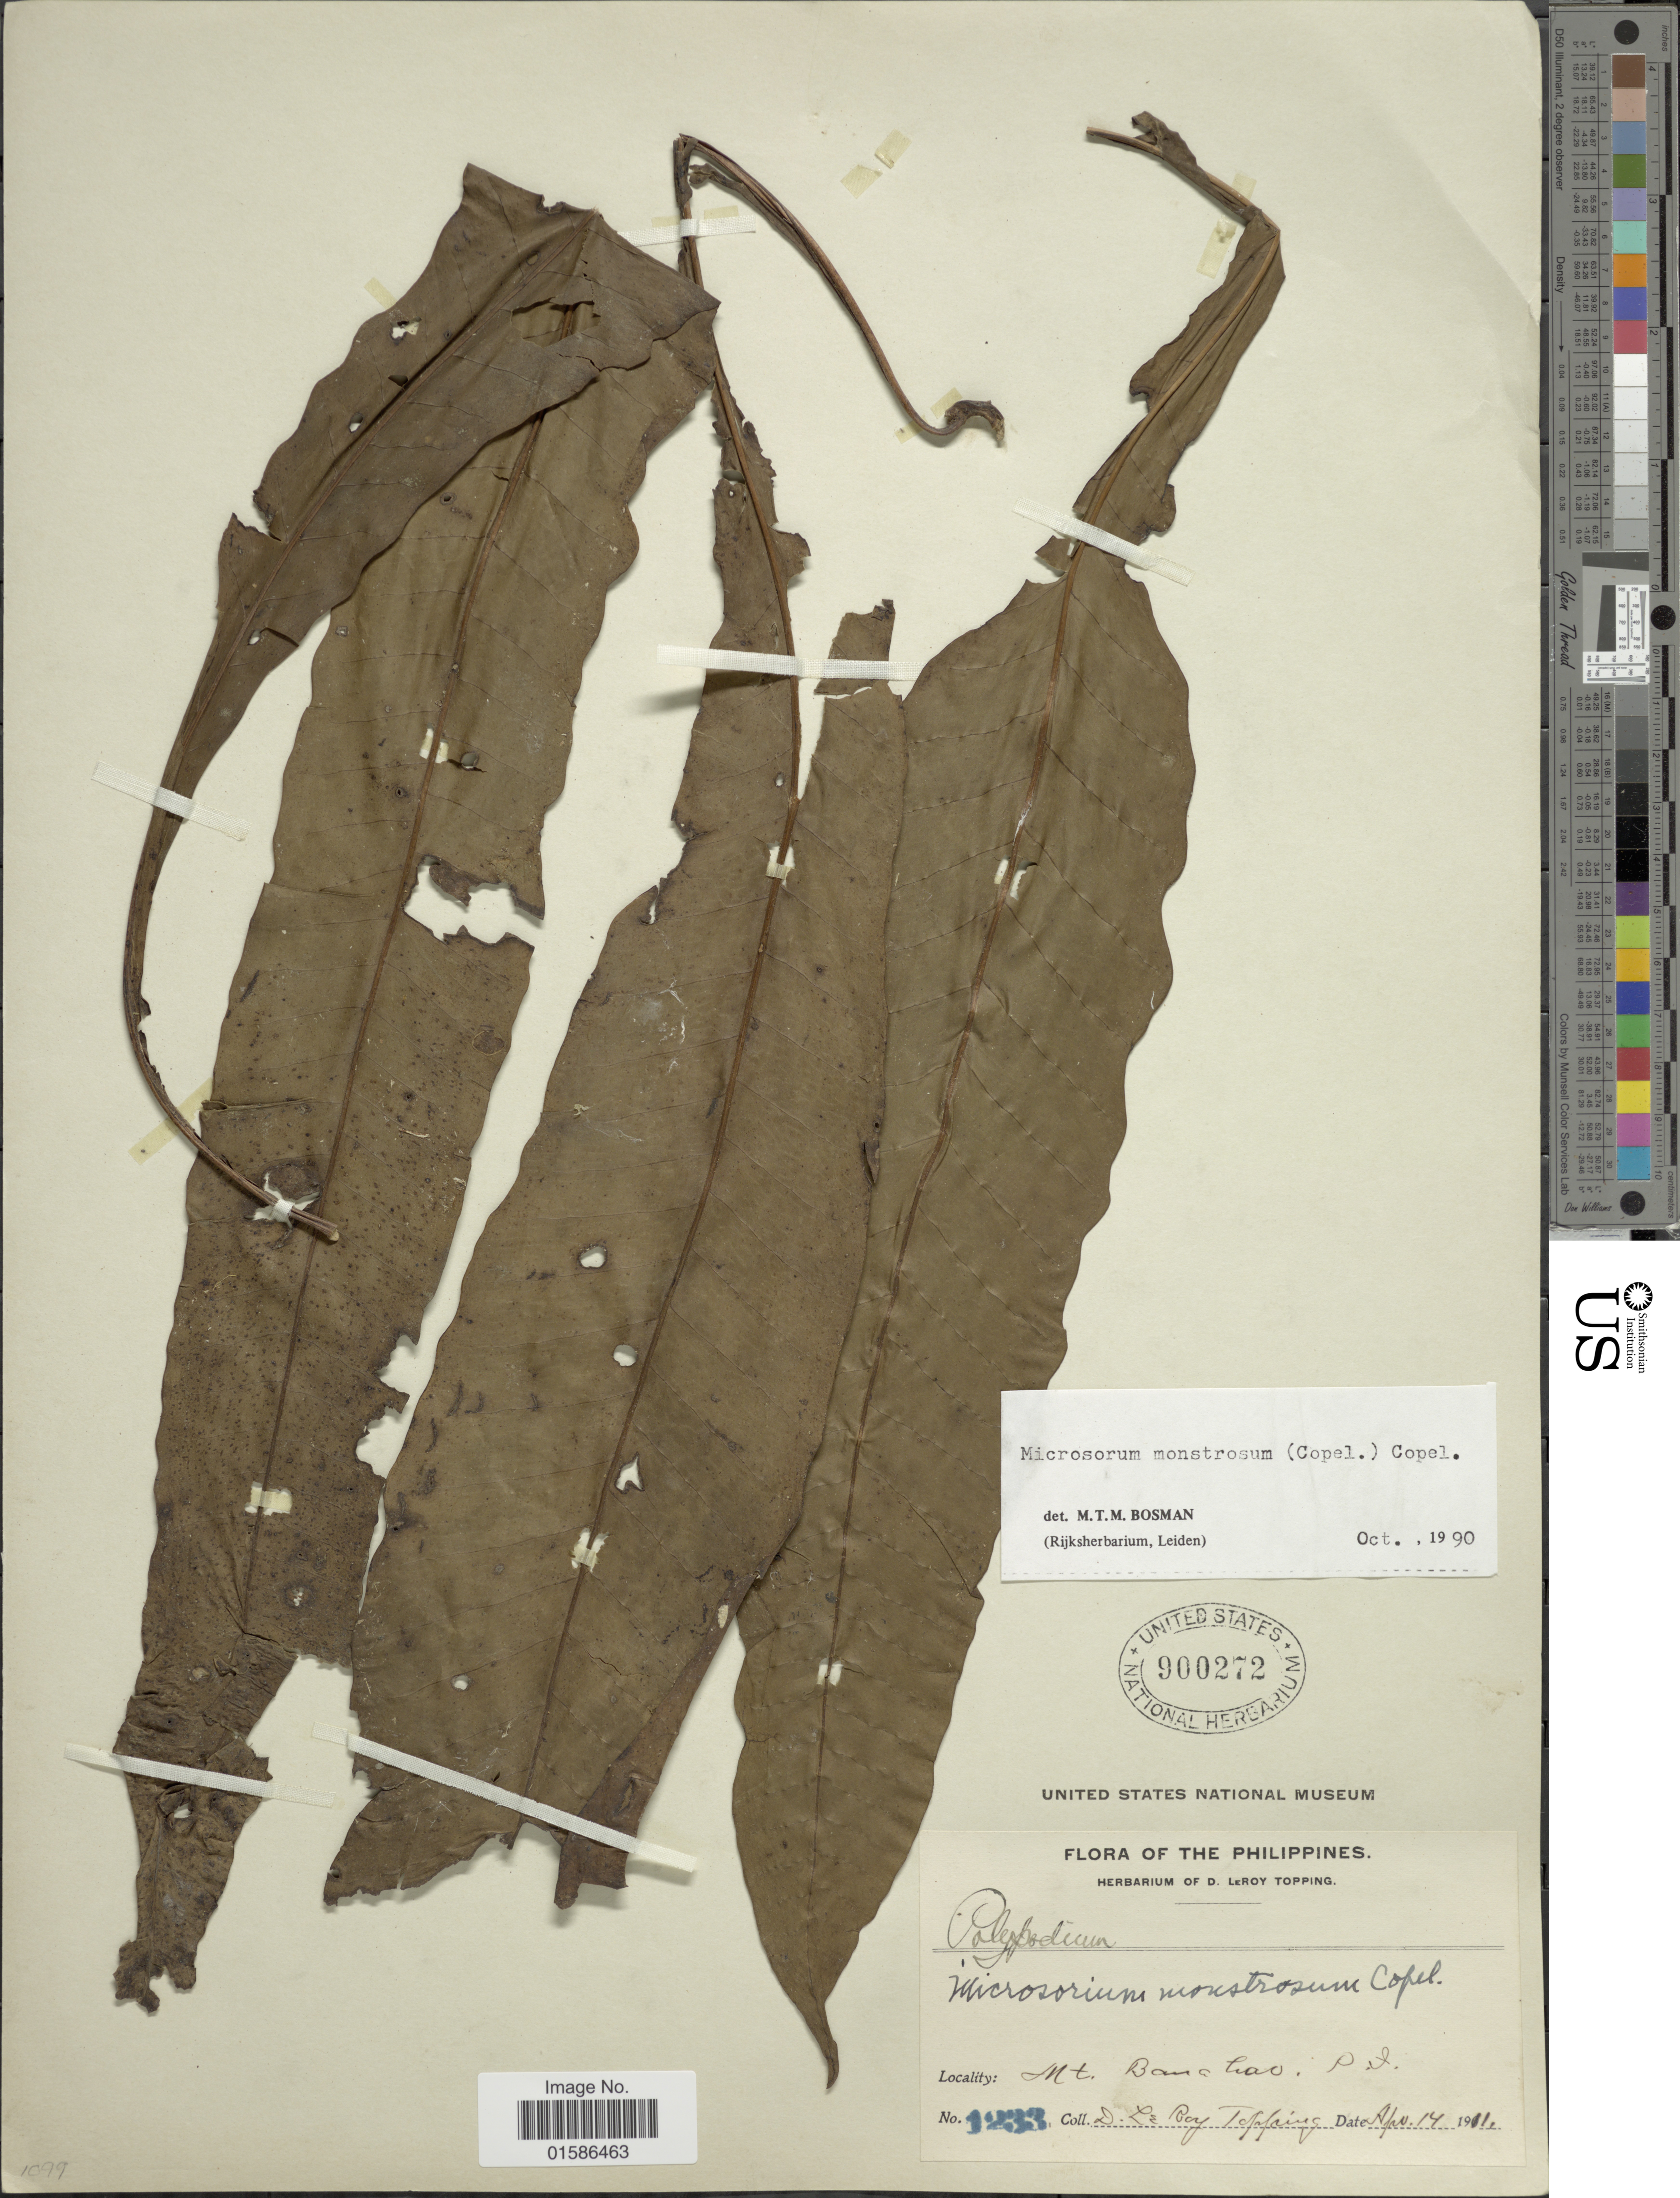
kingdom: Plantae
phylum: Tracheophyta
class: Polypodiopsida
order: Polypodiales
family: Polypodiaceae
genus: Microsorum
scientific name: Microsorum monstrosum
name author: (Copel.) Copel.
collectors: D. L. Topping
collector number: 1233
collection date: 1911-04-14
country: Philippines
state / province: Calabarzon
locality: Mt. Batulao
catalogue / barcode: US 900272